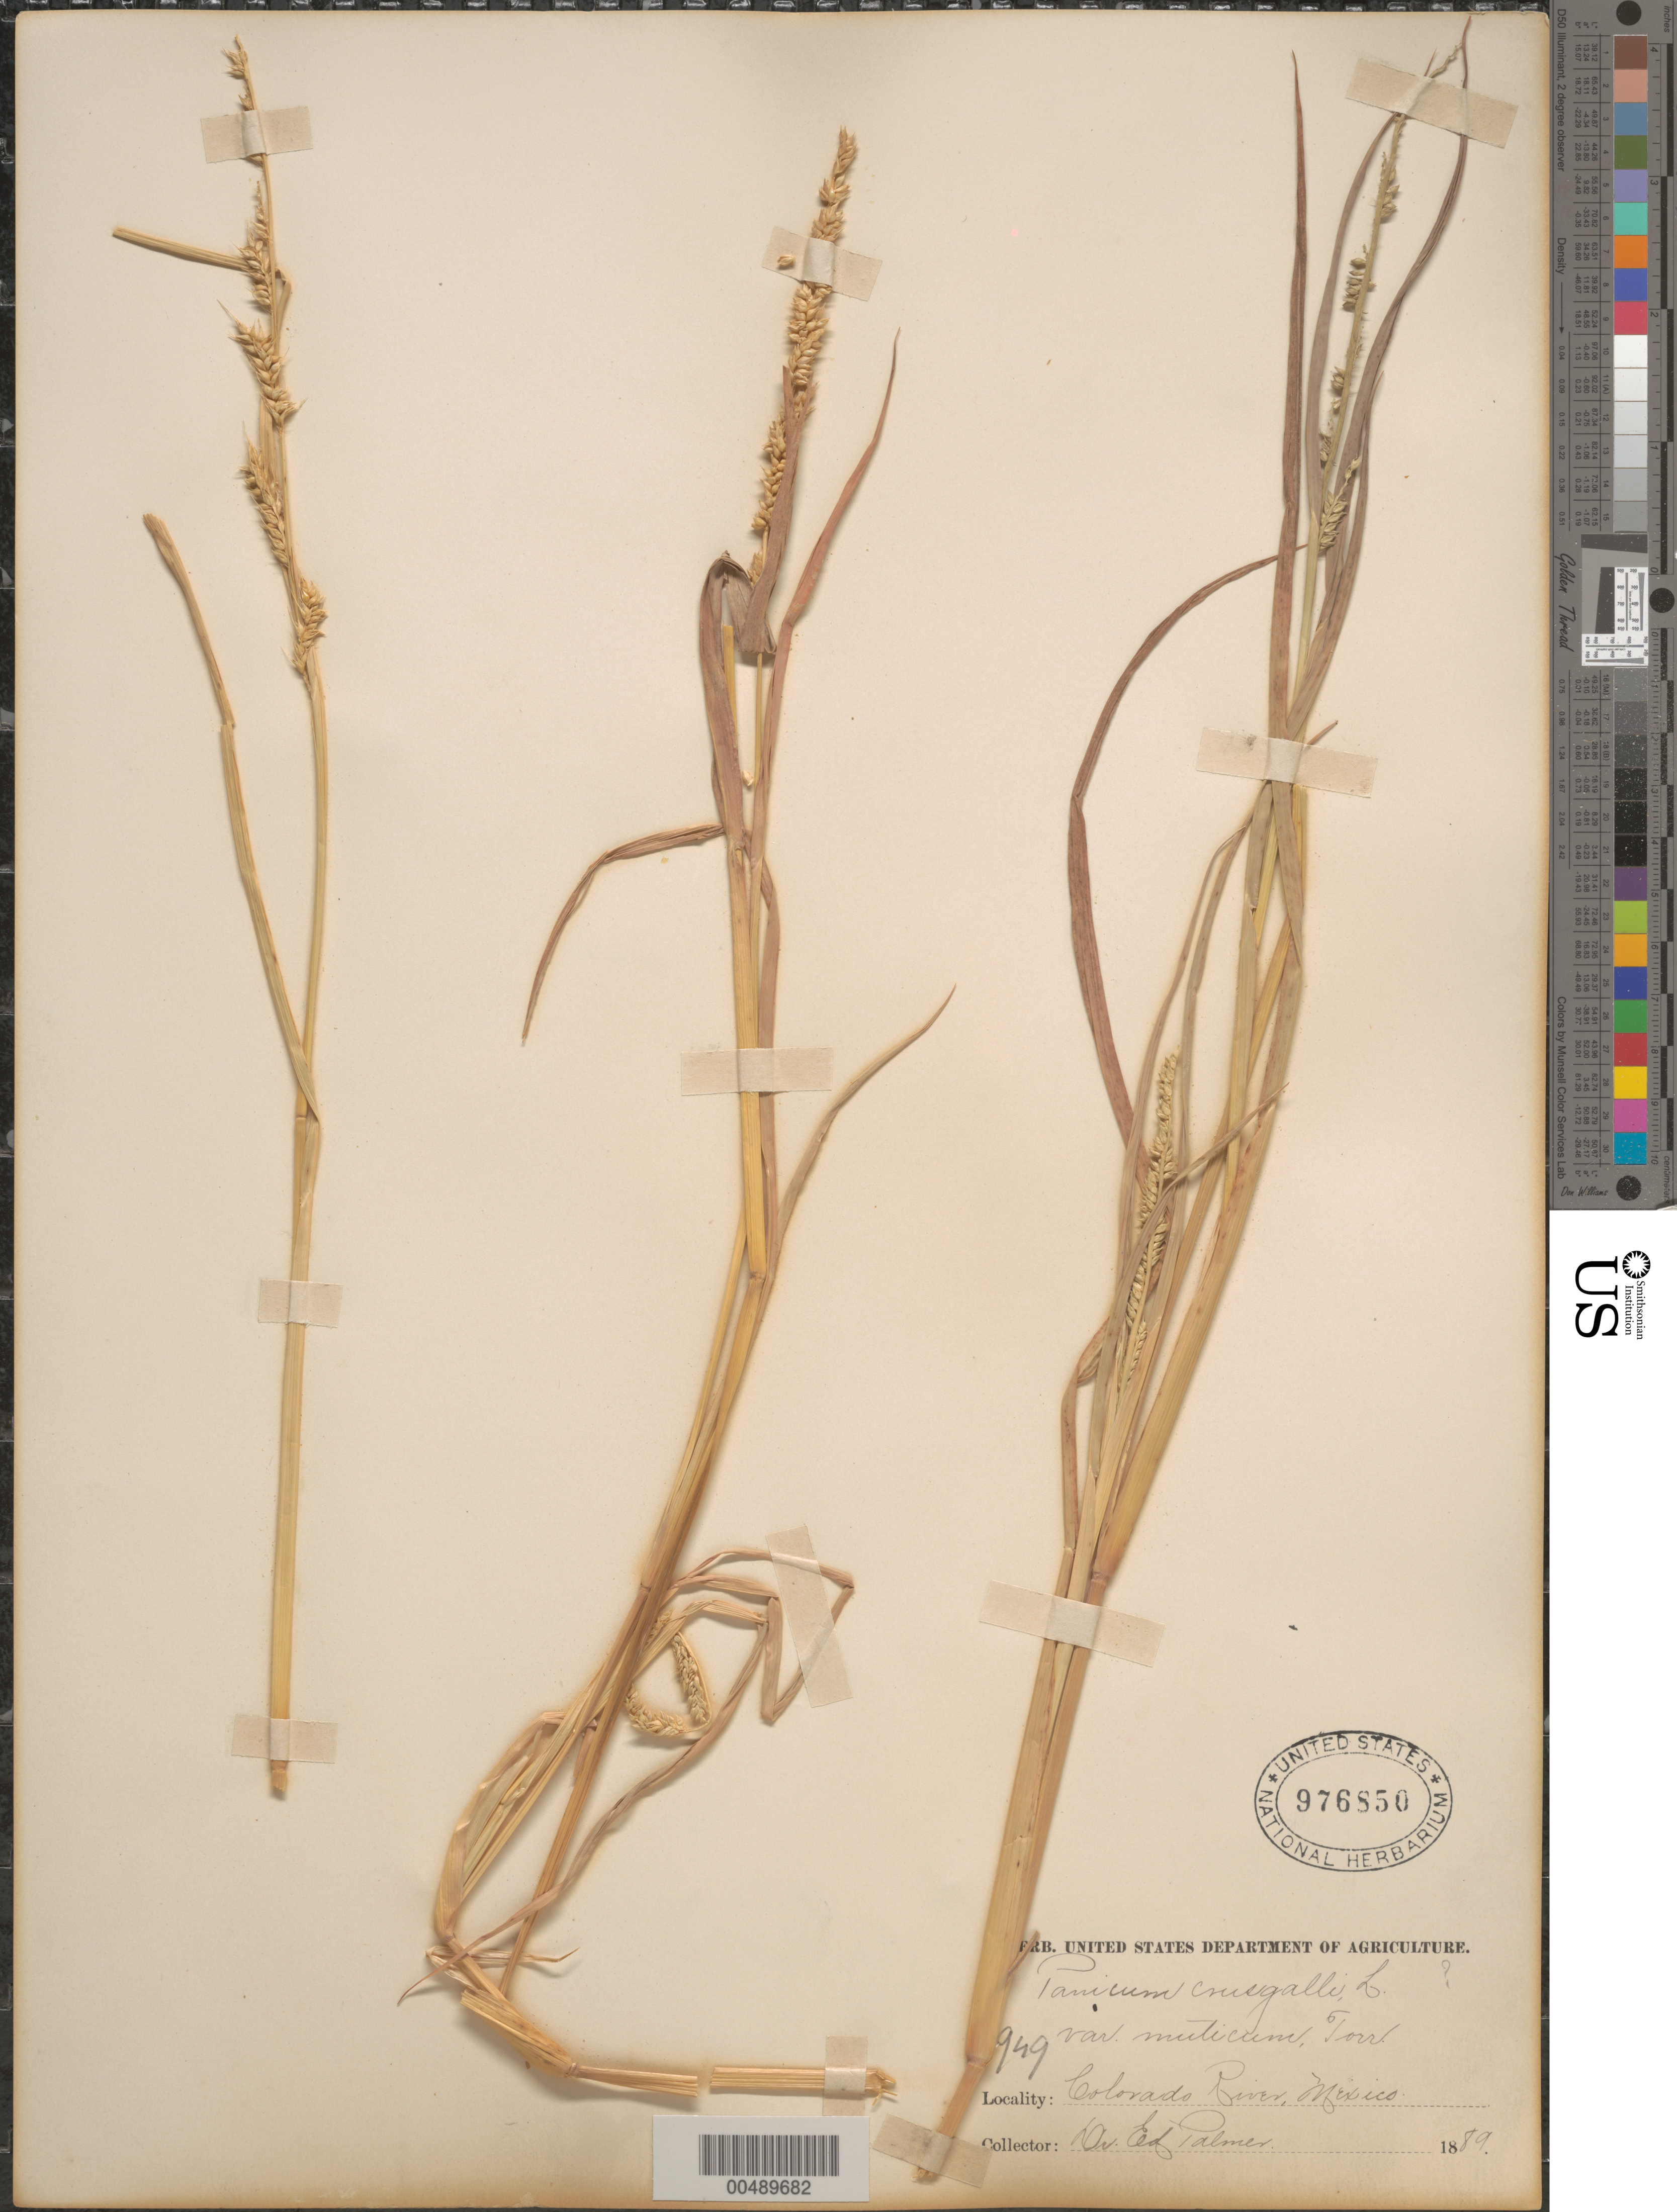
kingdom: Plantae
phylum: Tracheophyta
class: Liliopsida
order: Poales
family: Poaceae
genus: Echinochloa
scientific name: Echinochloa crus-galli var. zelayensis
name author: (Kunth) Hitchc.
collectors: E. Palmer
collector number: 949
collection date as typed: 1889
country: Mexico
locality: Colorado River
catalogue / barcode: US 976850